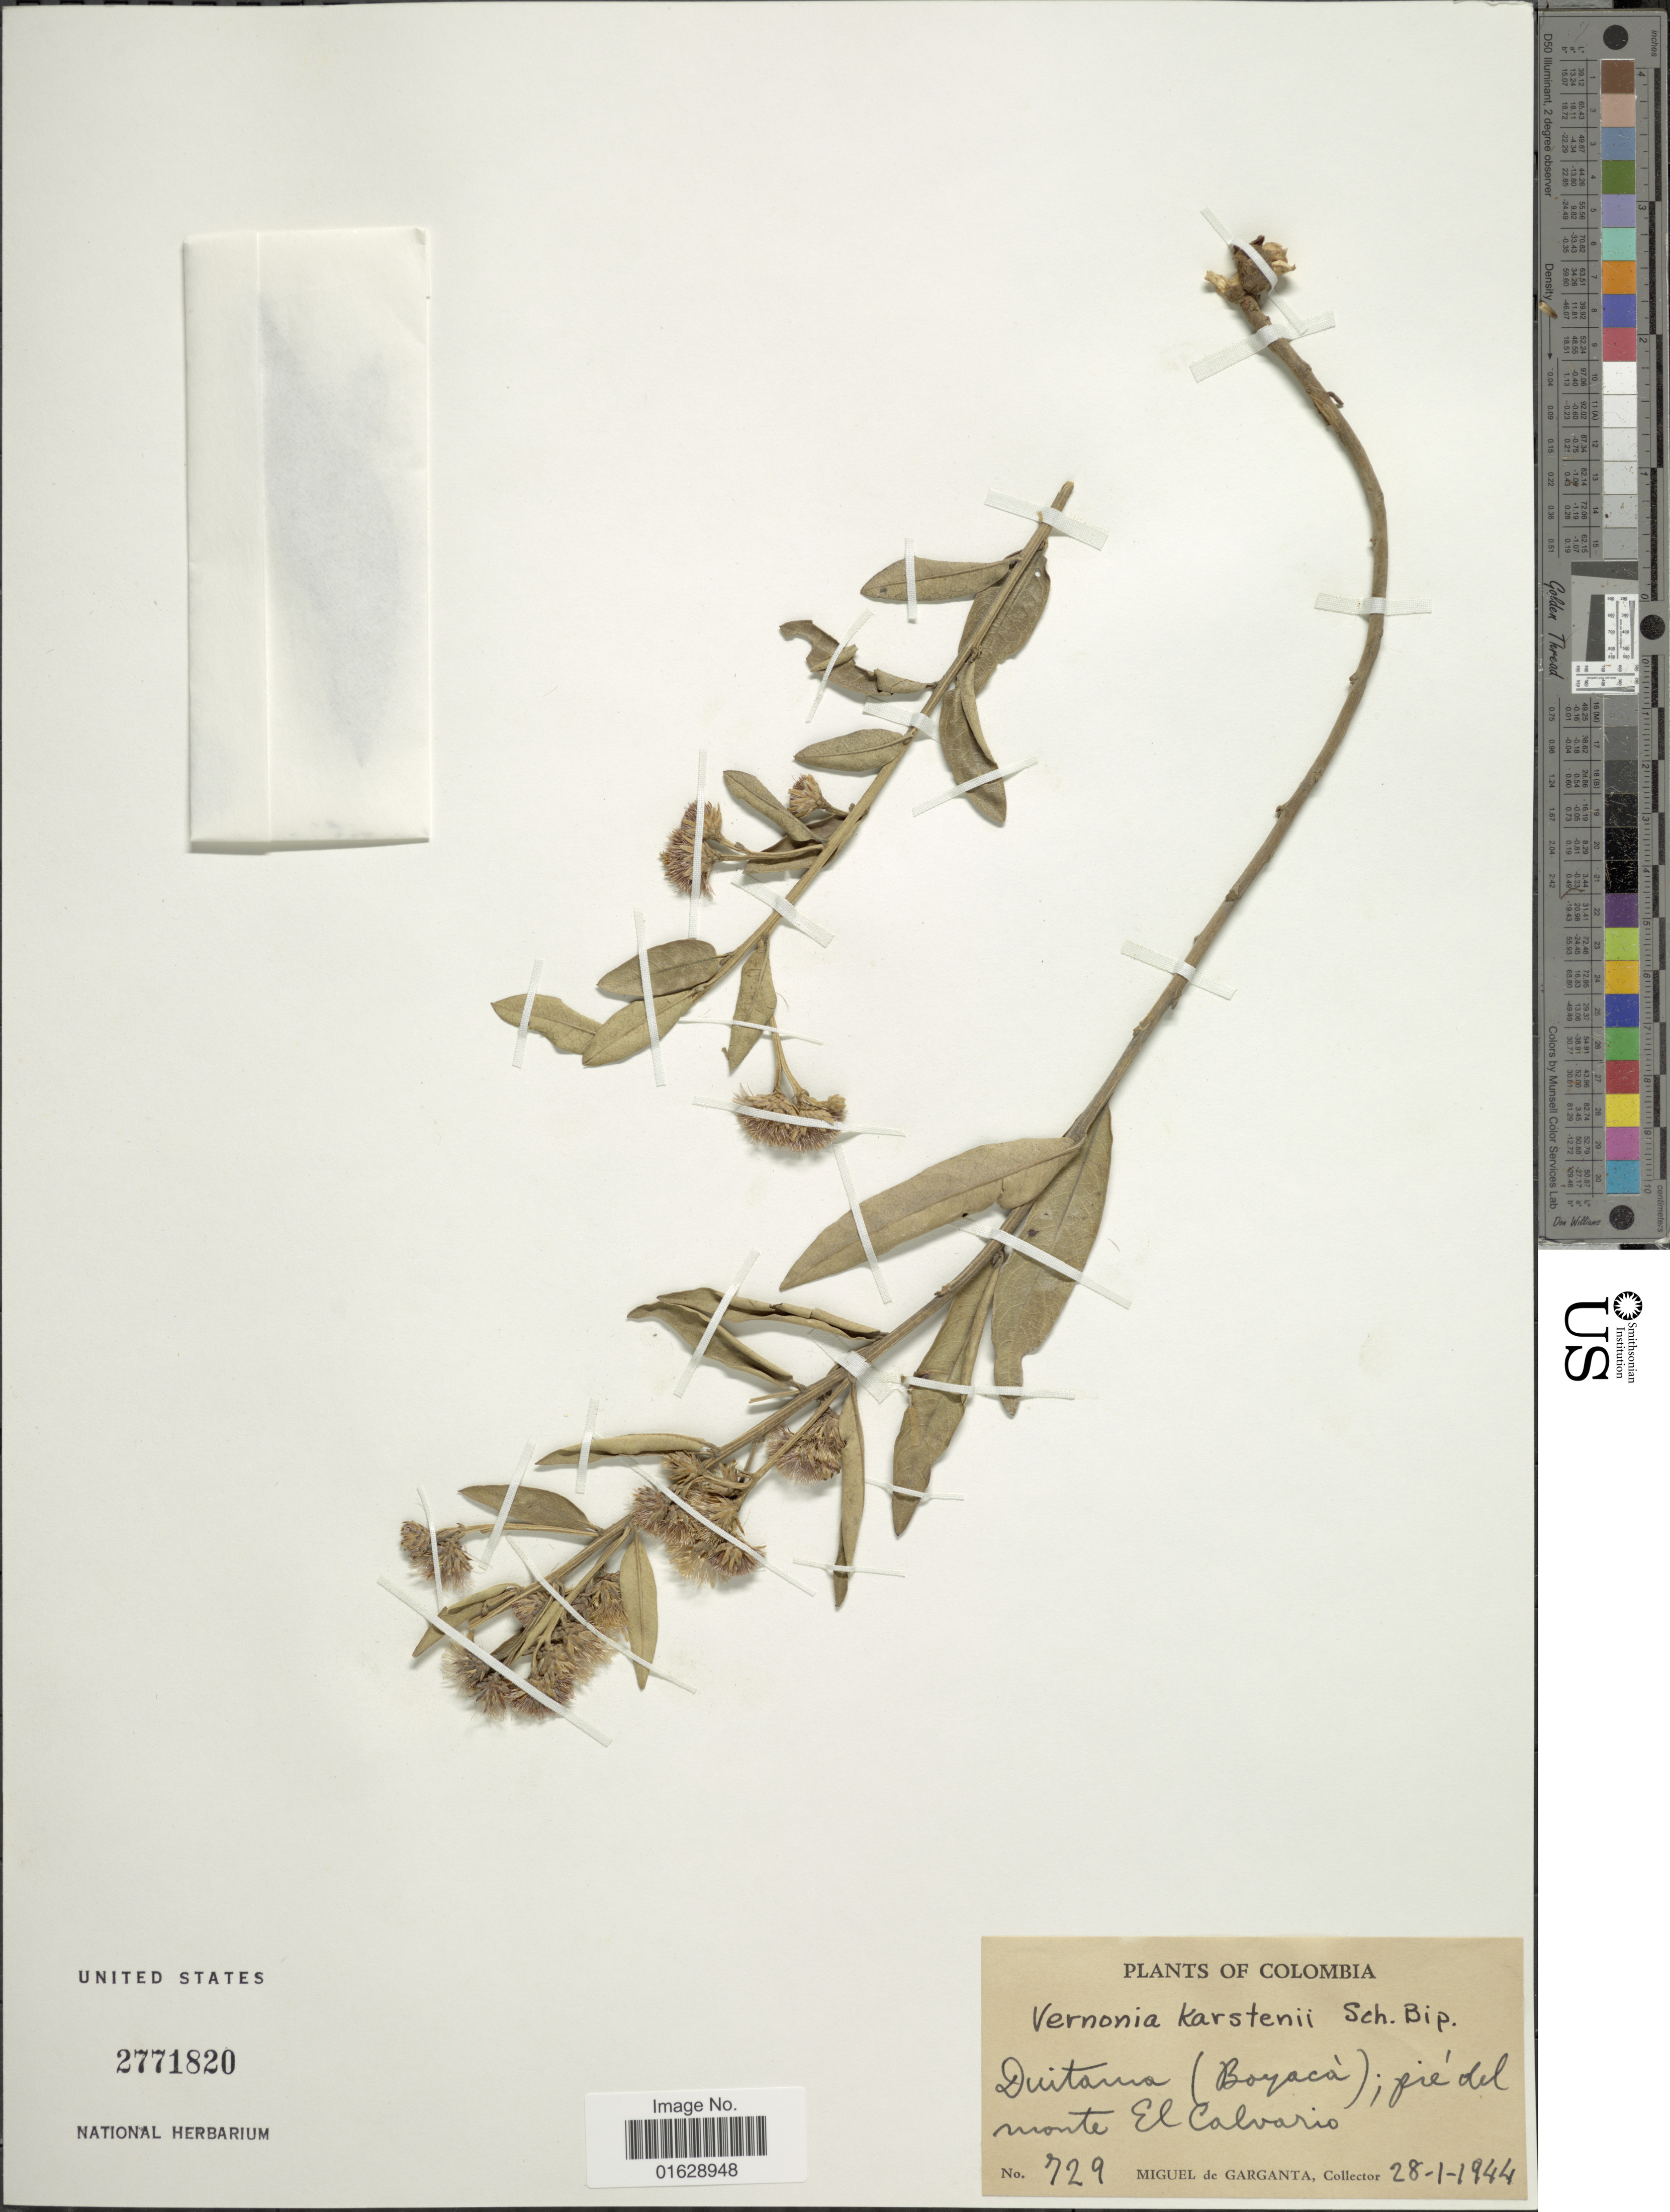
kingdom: Plantae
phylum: Tracheophyta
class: Magnoliopsida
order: Asterales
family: Asteraceae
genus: Lepidaploa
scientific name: Lepidaploa karstenii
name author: (Sch. Bip.) H. Rob.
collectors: M. Garganta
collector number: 729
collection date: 1944-01-28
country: Colombia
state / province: Boyacá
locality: Duitama; piedel monte El Calvario.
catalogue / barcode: US 2771820